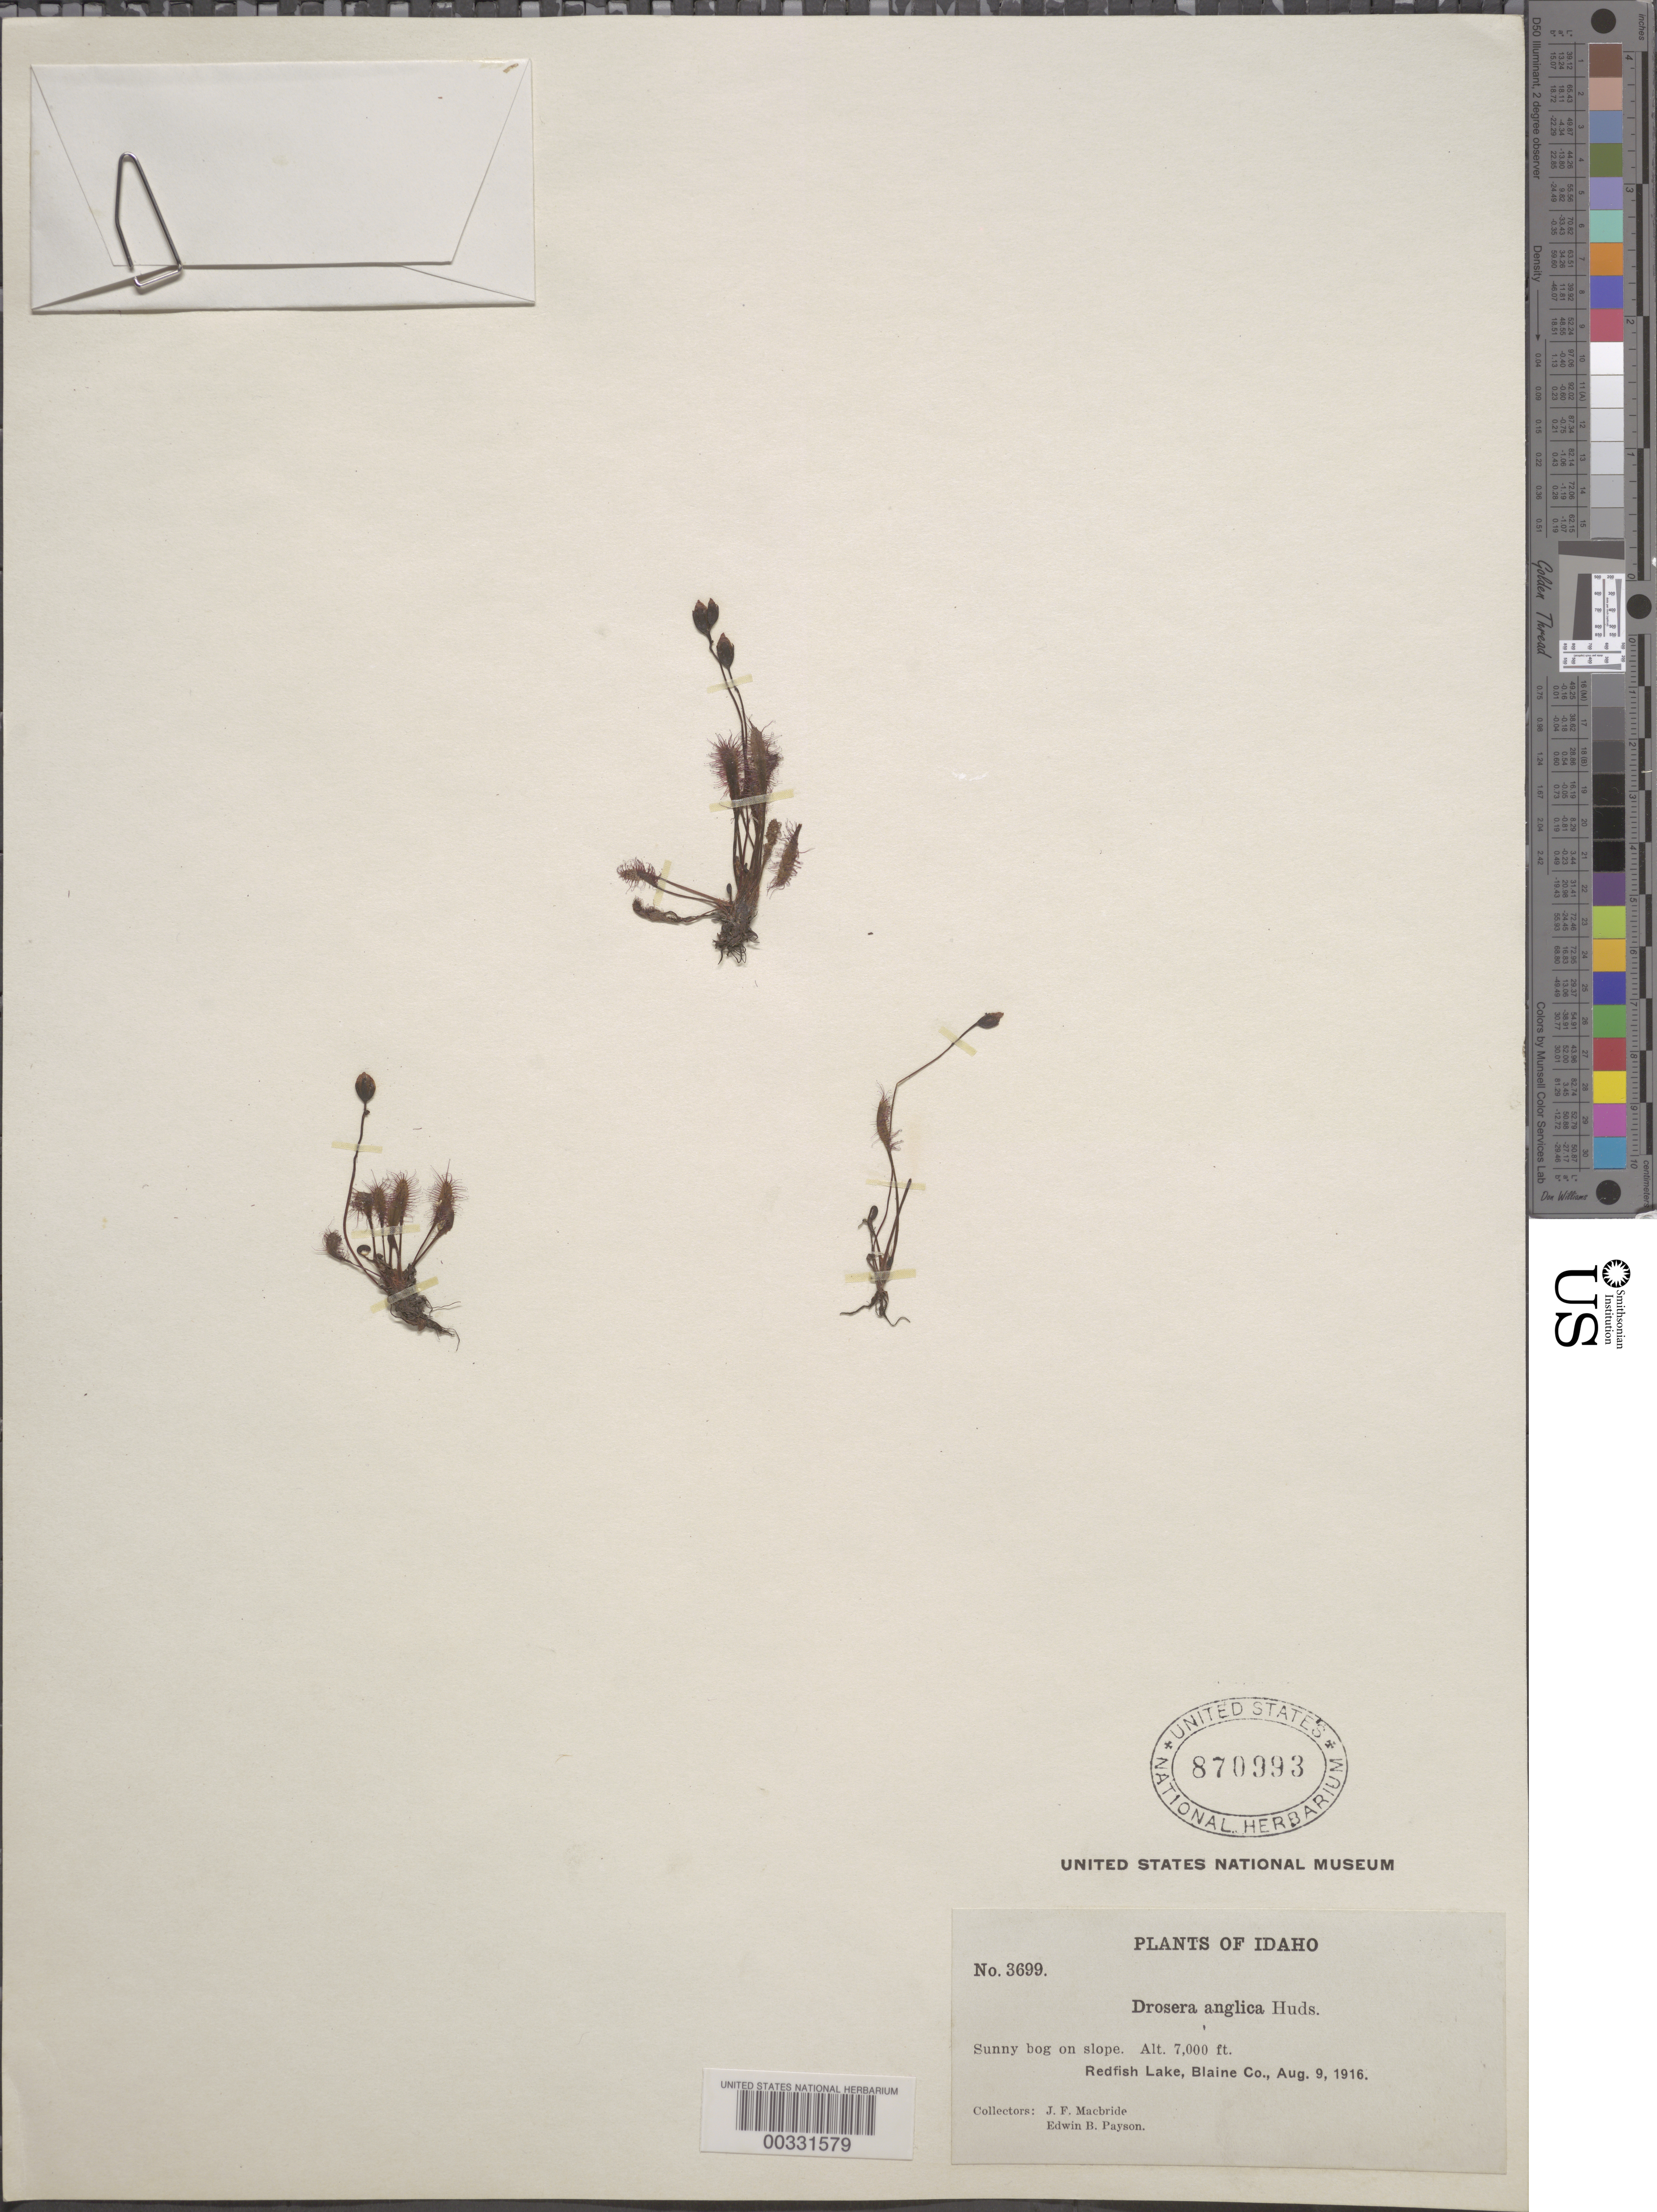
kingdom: Plantae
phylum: Tracheophyta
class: Magnoliopsida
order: Caryophyllales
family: Droseraceae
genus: Drosera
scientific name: Drosera anglica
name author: Huds.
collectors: J. F. Macbride & E. B. Payson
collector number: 3699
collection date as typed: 09 Aug 1916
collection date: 1916-08-09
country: United States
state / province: Idaho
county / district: Blaine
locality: Redfish lake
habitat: Sunny bog on slope.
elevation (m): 2134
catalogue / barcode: US 870993